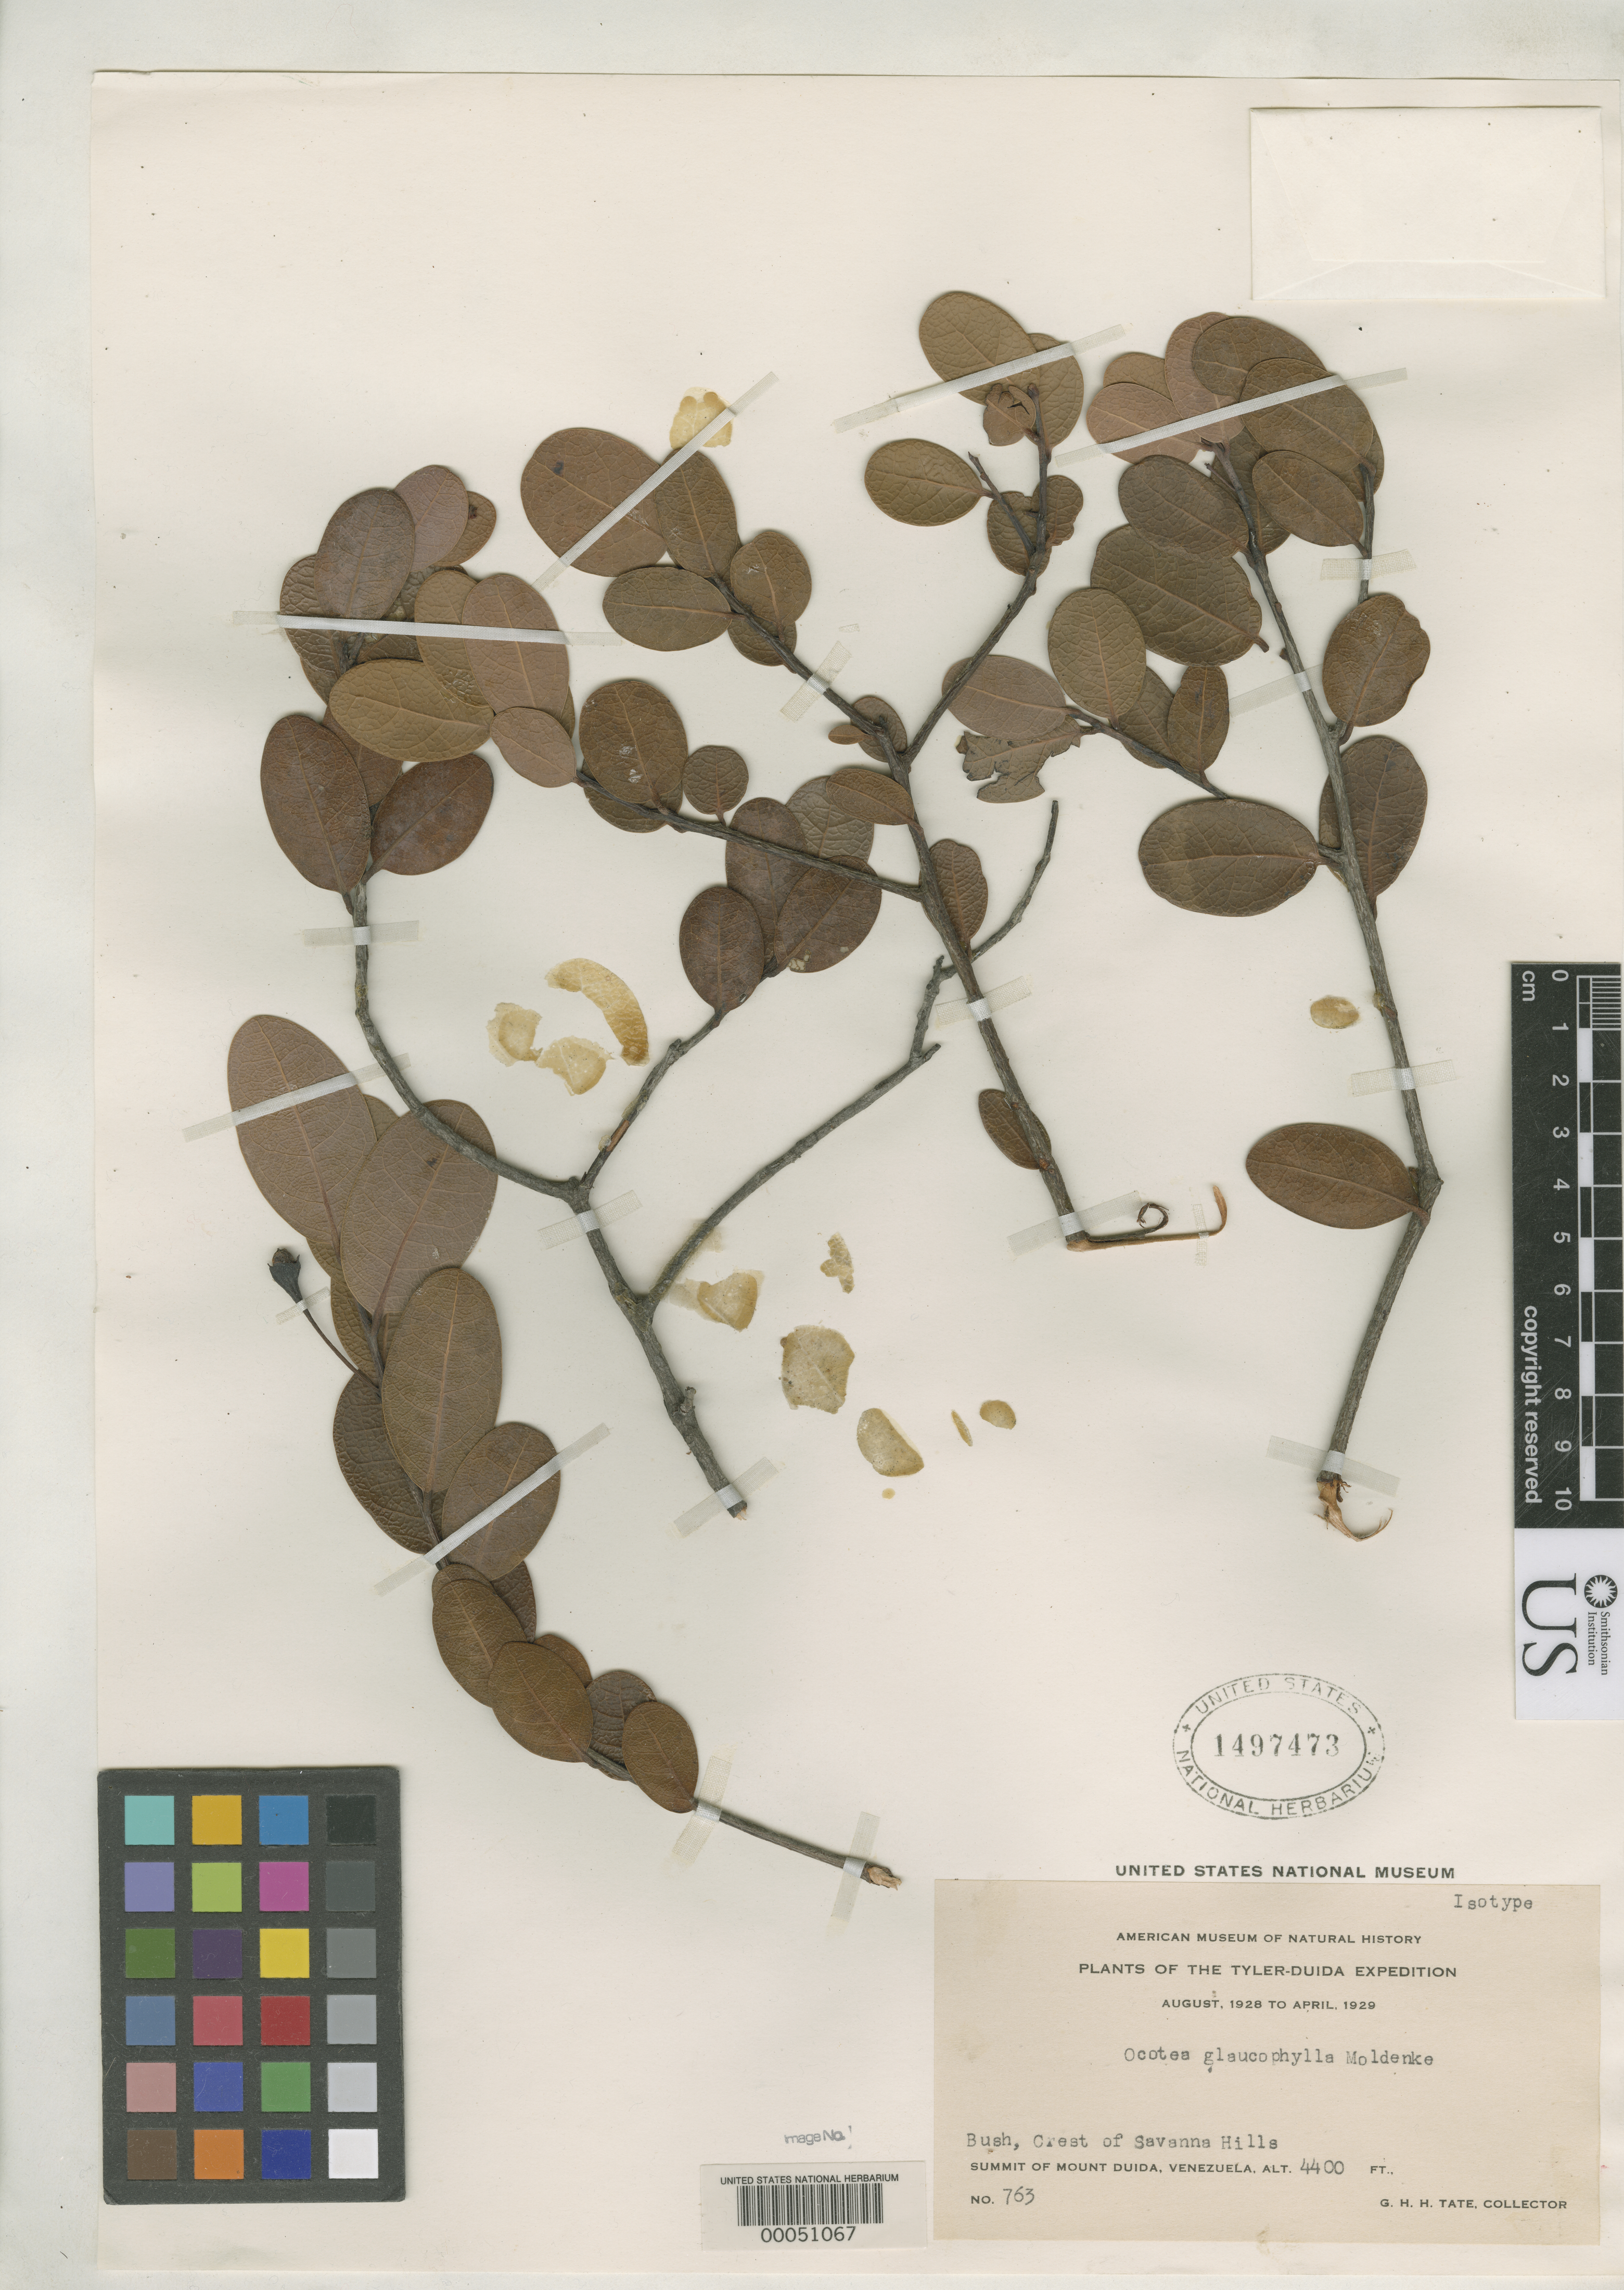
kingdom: Plantae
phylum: Tracheophyta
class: Magnoliopsida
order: Laurales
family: Lauraceae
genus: Ocotea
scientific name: Ocotea glaucophylla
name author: Moldenke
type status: Isotype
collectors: G. H. H.Tate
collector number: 763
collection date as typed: Aug 1929 to -- Apr 1929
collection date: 1929-04/1929-08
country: Venezuela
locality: Savanna Hills.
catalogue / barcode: US 1497473